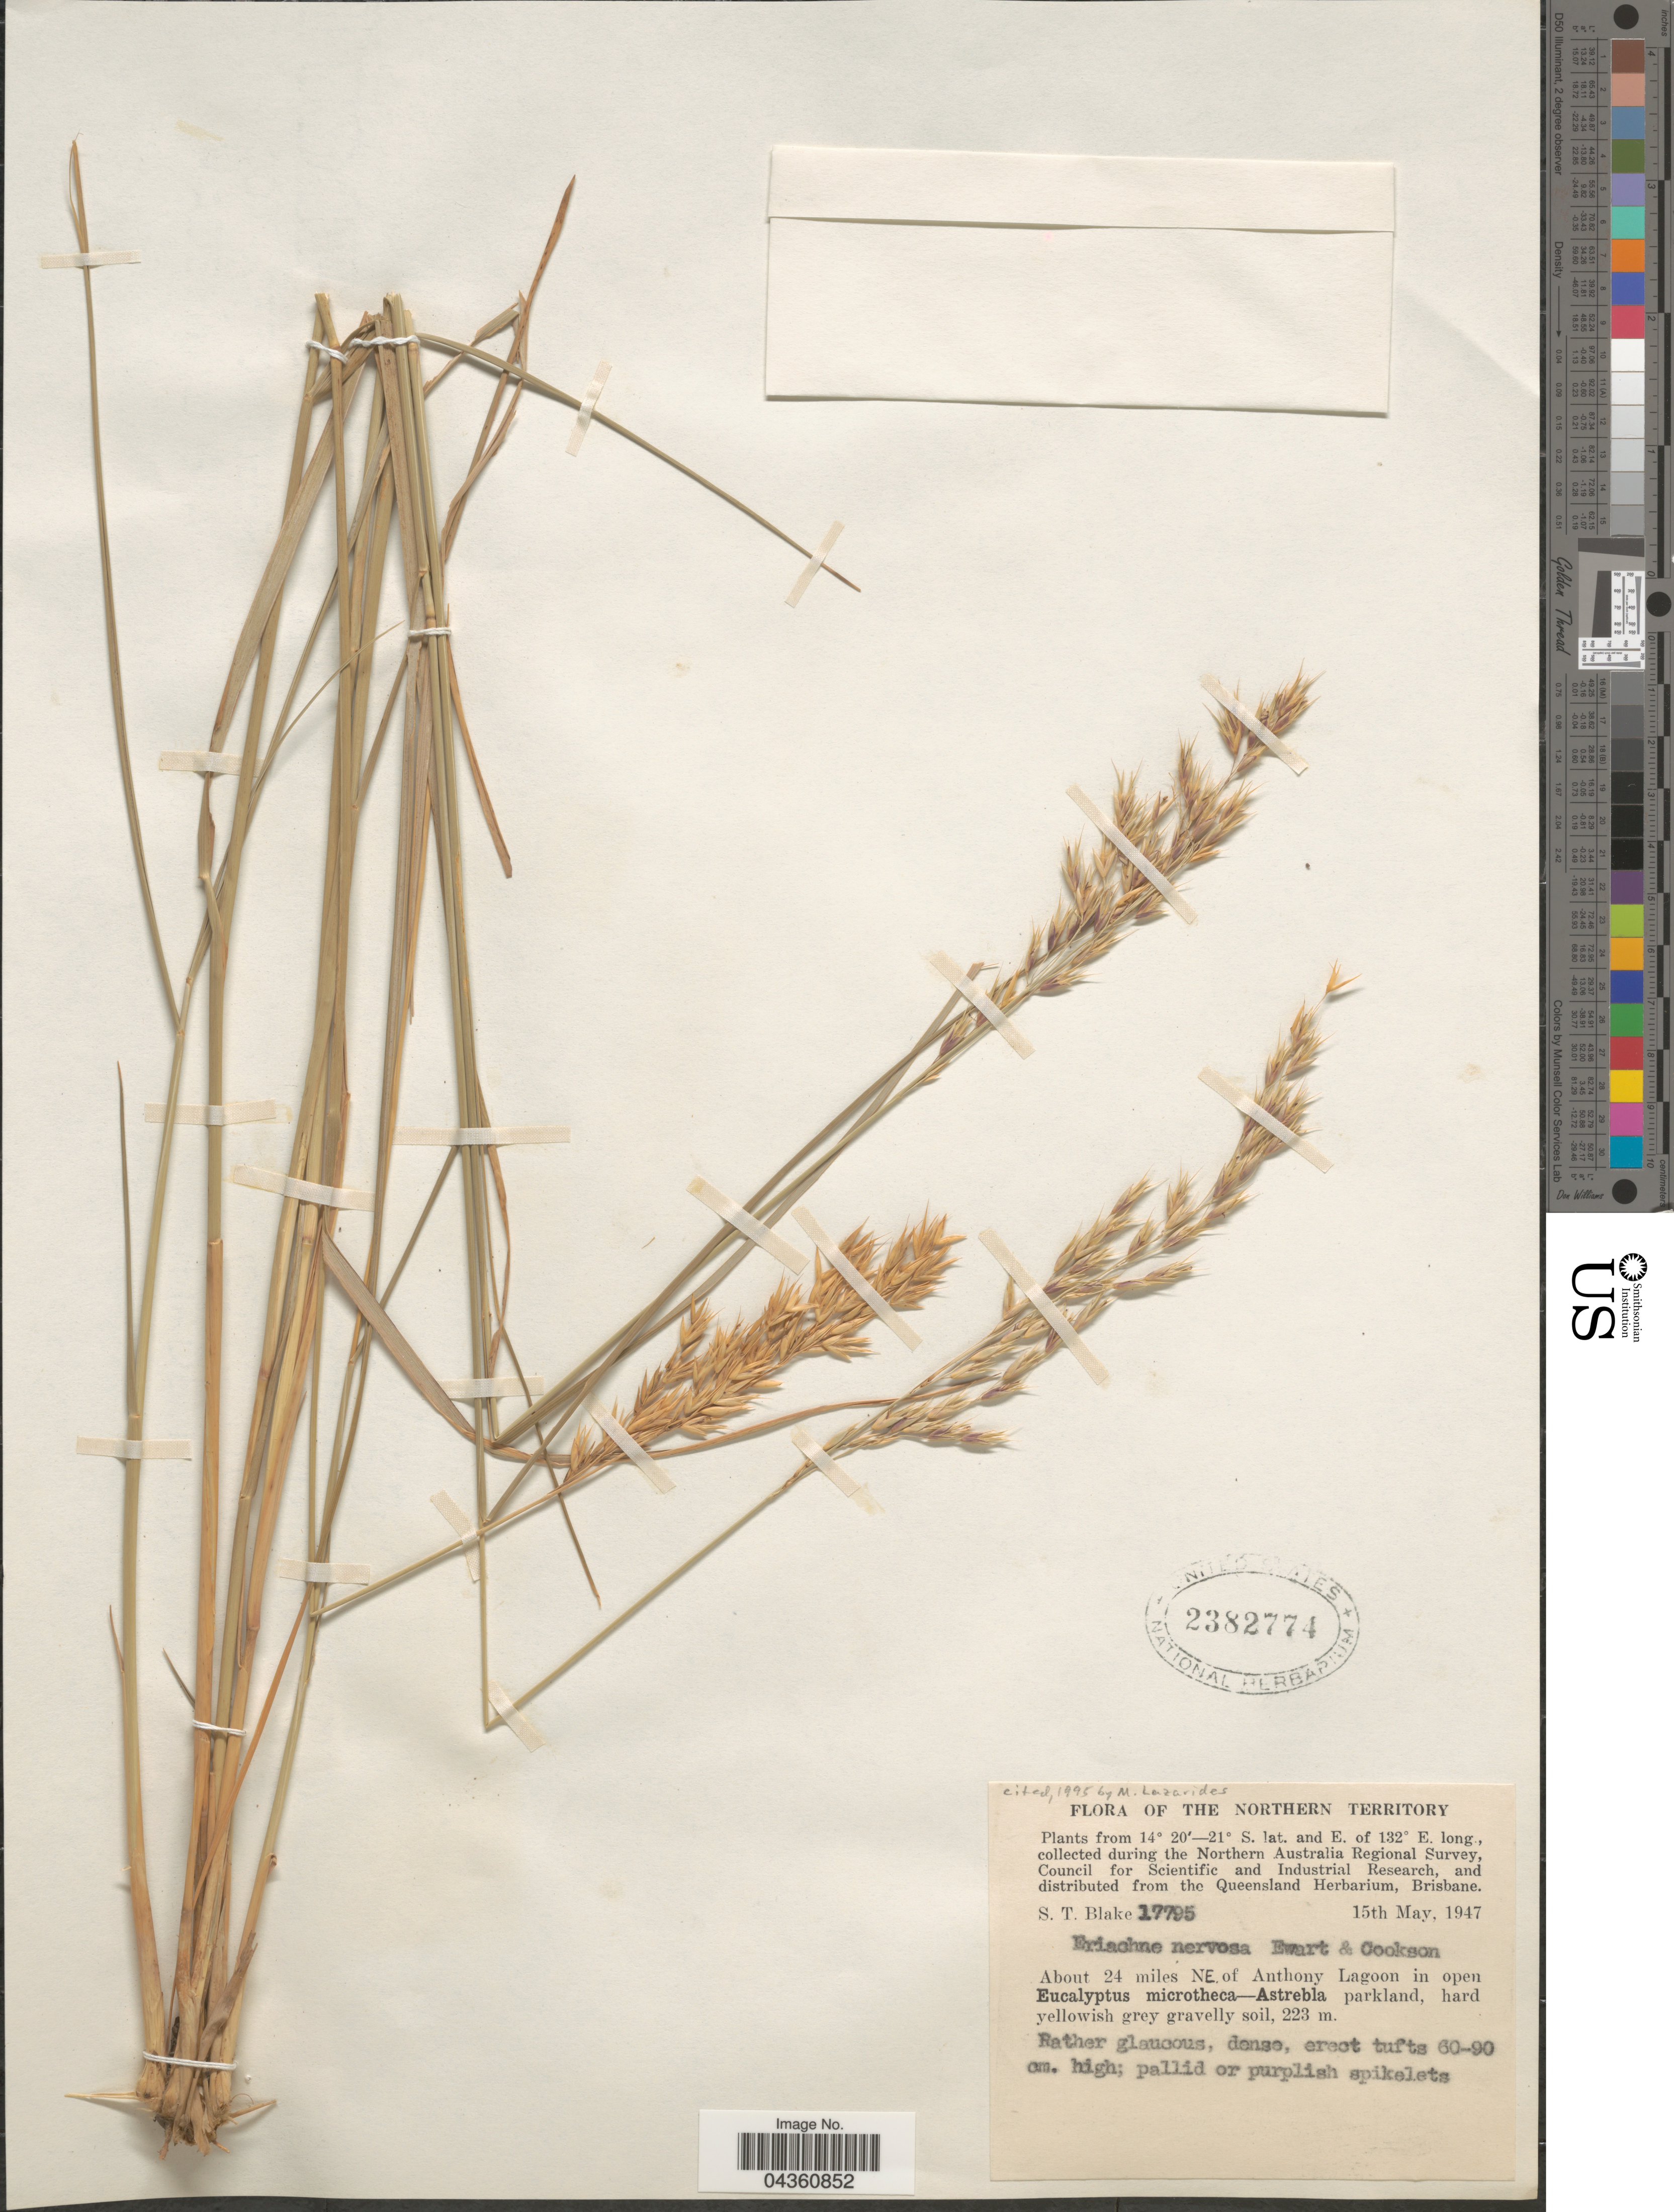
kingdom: Plantae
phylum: Tracheophyta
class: Liliopsida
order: Poales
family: Poaceae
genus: Eriachne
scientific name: Eriachne nervosa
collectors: S. T. Blake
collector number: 17795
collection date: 1947-05-15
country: Australia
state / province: Northern Territory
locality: The Northern Australia Regional Survey. About 24 miles NE. of Anthony Lagoon.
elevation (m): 223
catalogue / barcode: US 2382774